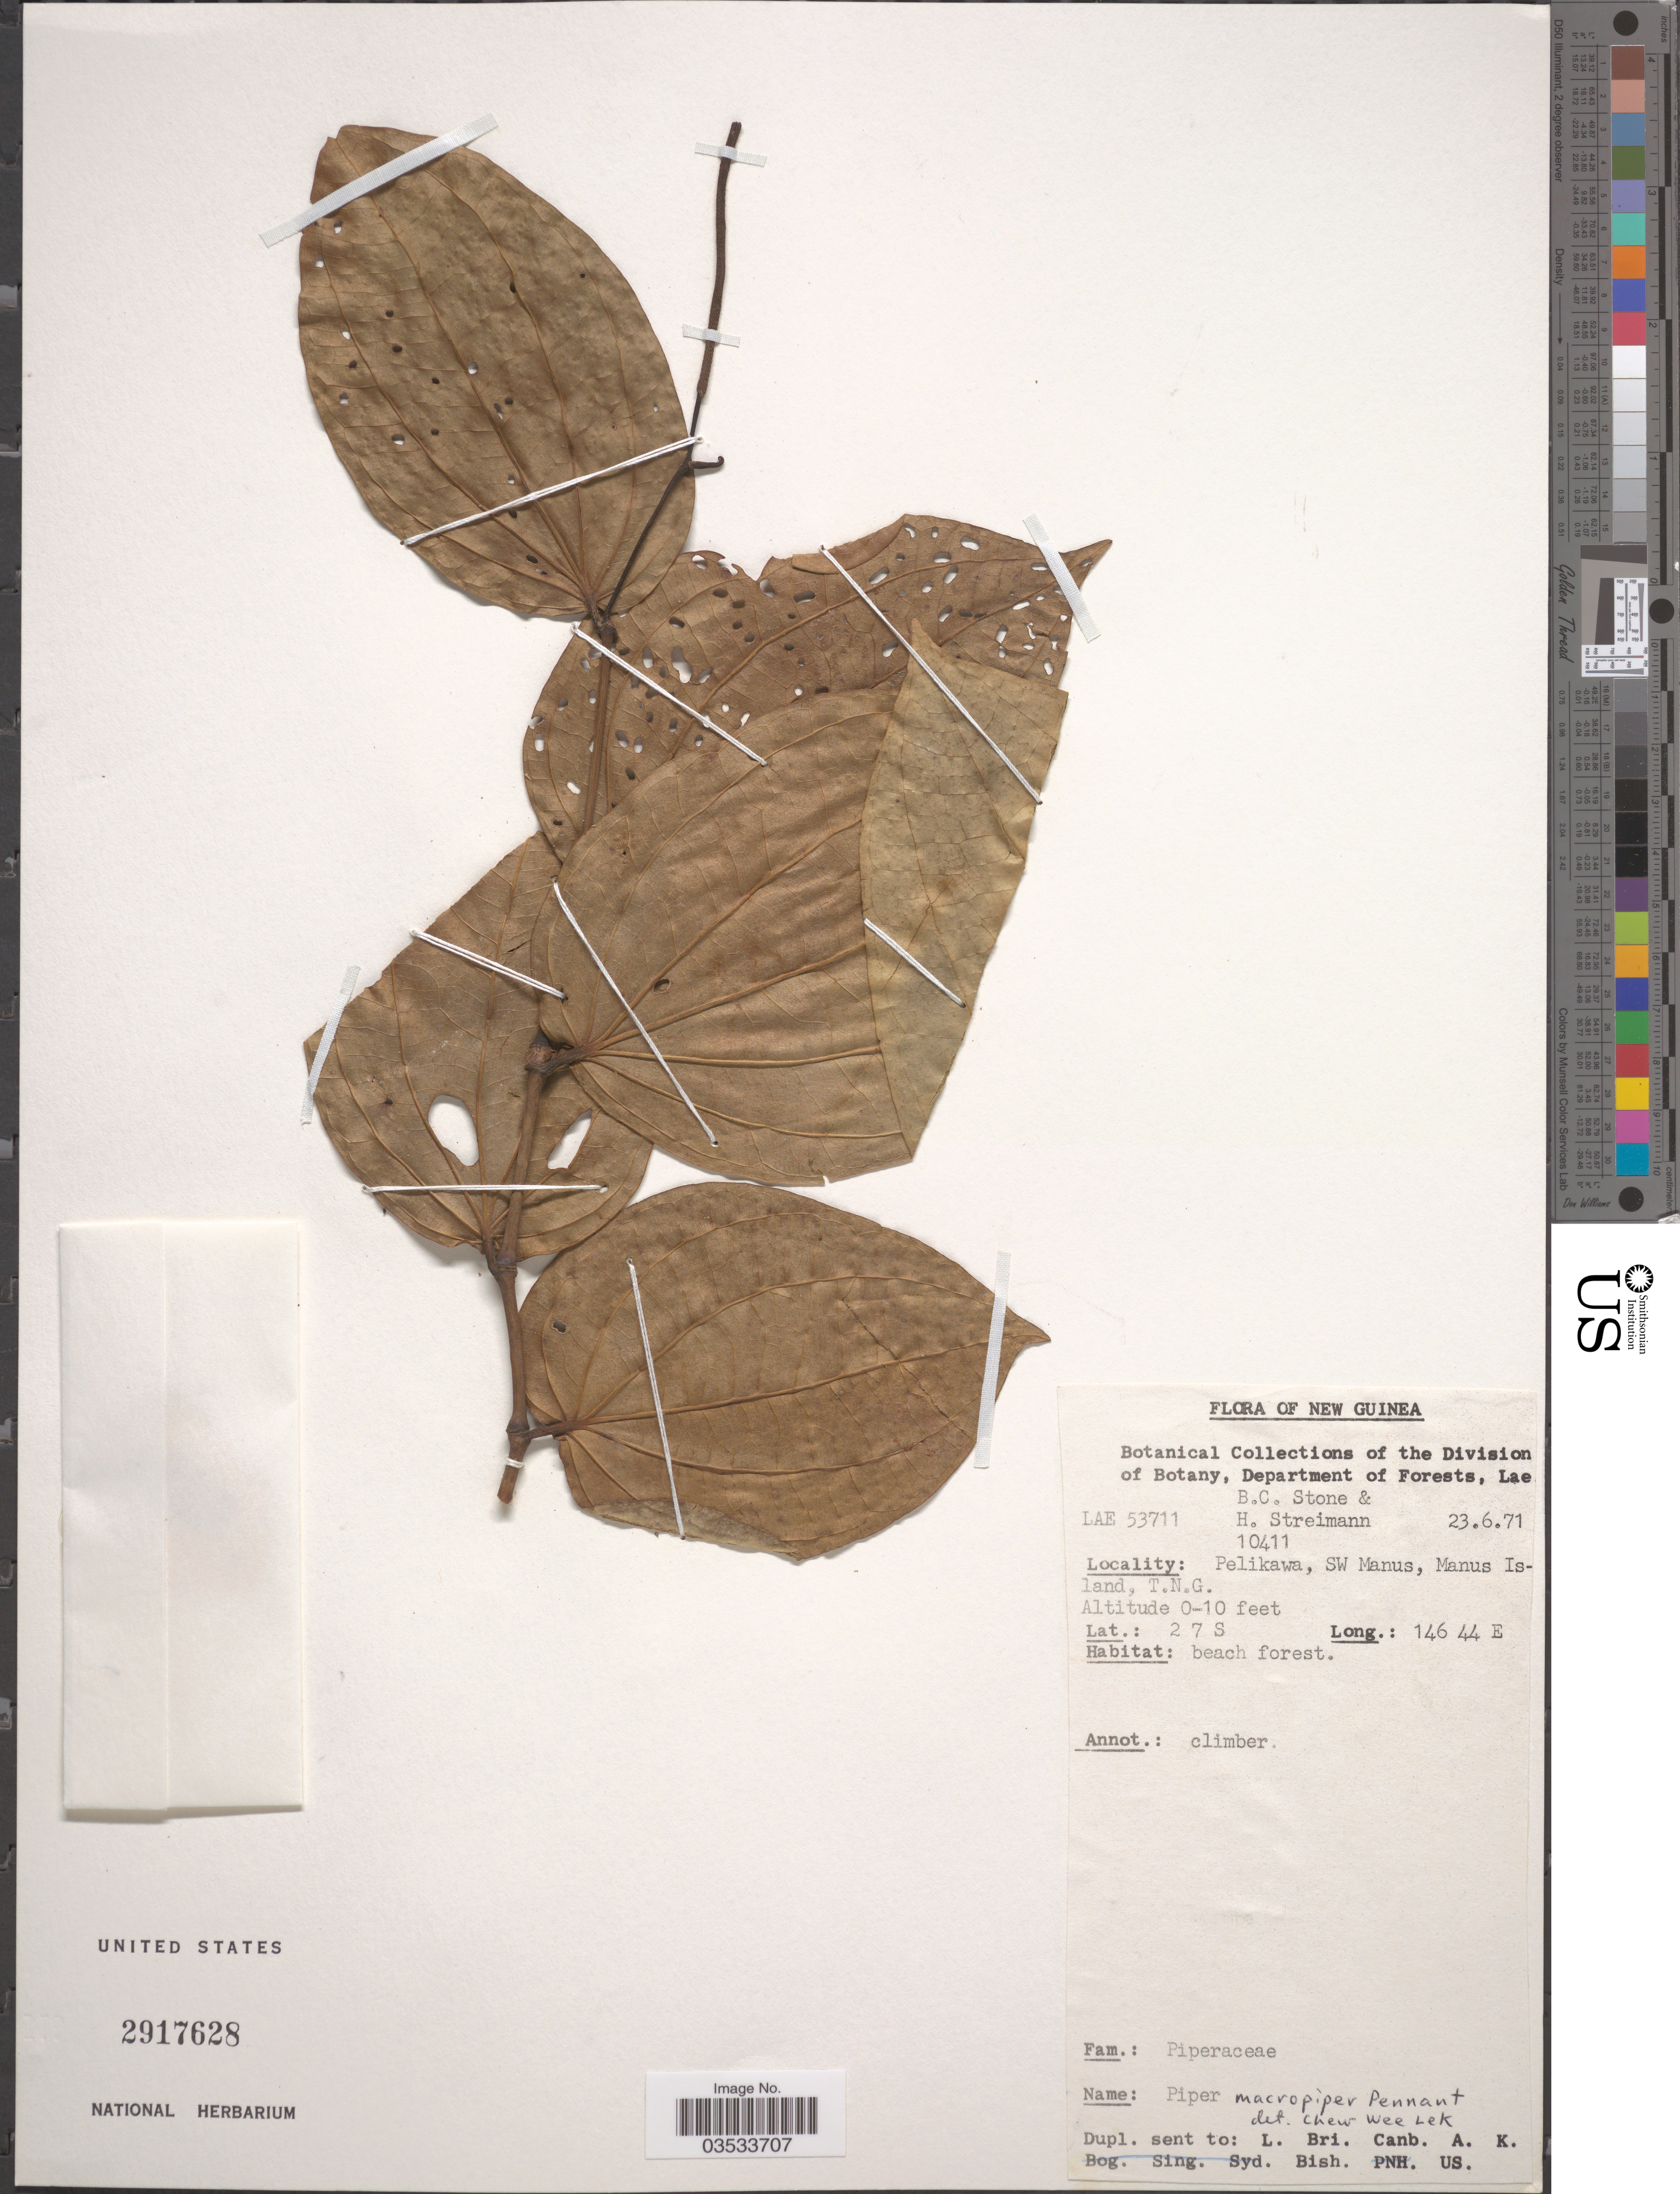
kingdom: Plantae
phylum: Tracheophyta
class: Magnoliopsida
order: Piperales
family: Piperaceae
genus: Piper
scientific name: Piper macropiper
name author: Pennant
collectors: B. C. Stone & H. Streimann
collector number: LAE53711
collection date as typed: Transcribed d/m/y: 23/6/71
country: Papua New Guinea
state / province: Manus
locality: New Guinea. Pelikawa, SW Manus, Manus Island, T.N.G.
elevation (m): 0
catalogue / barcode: US 2917628